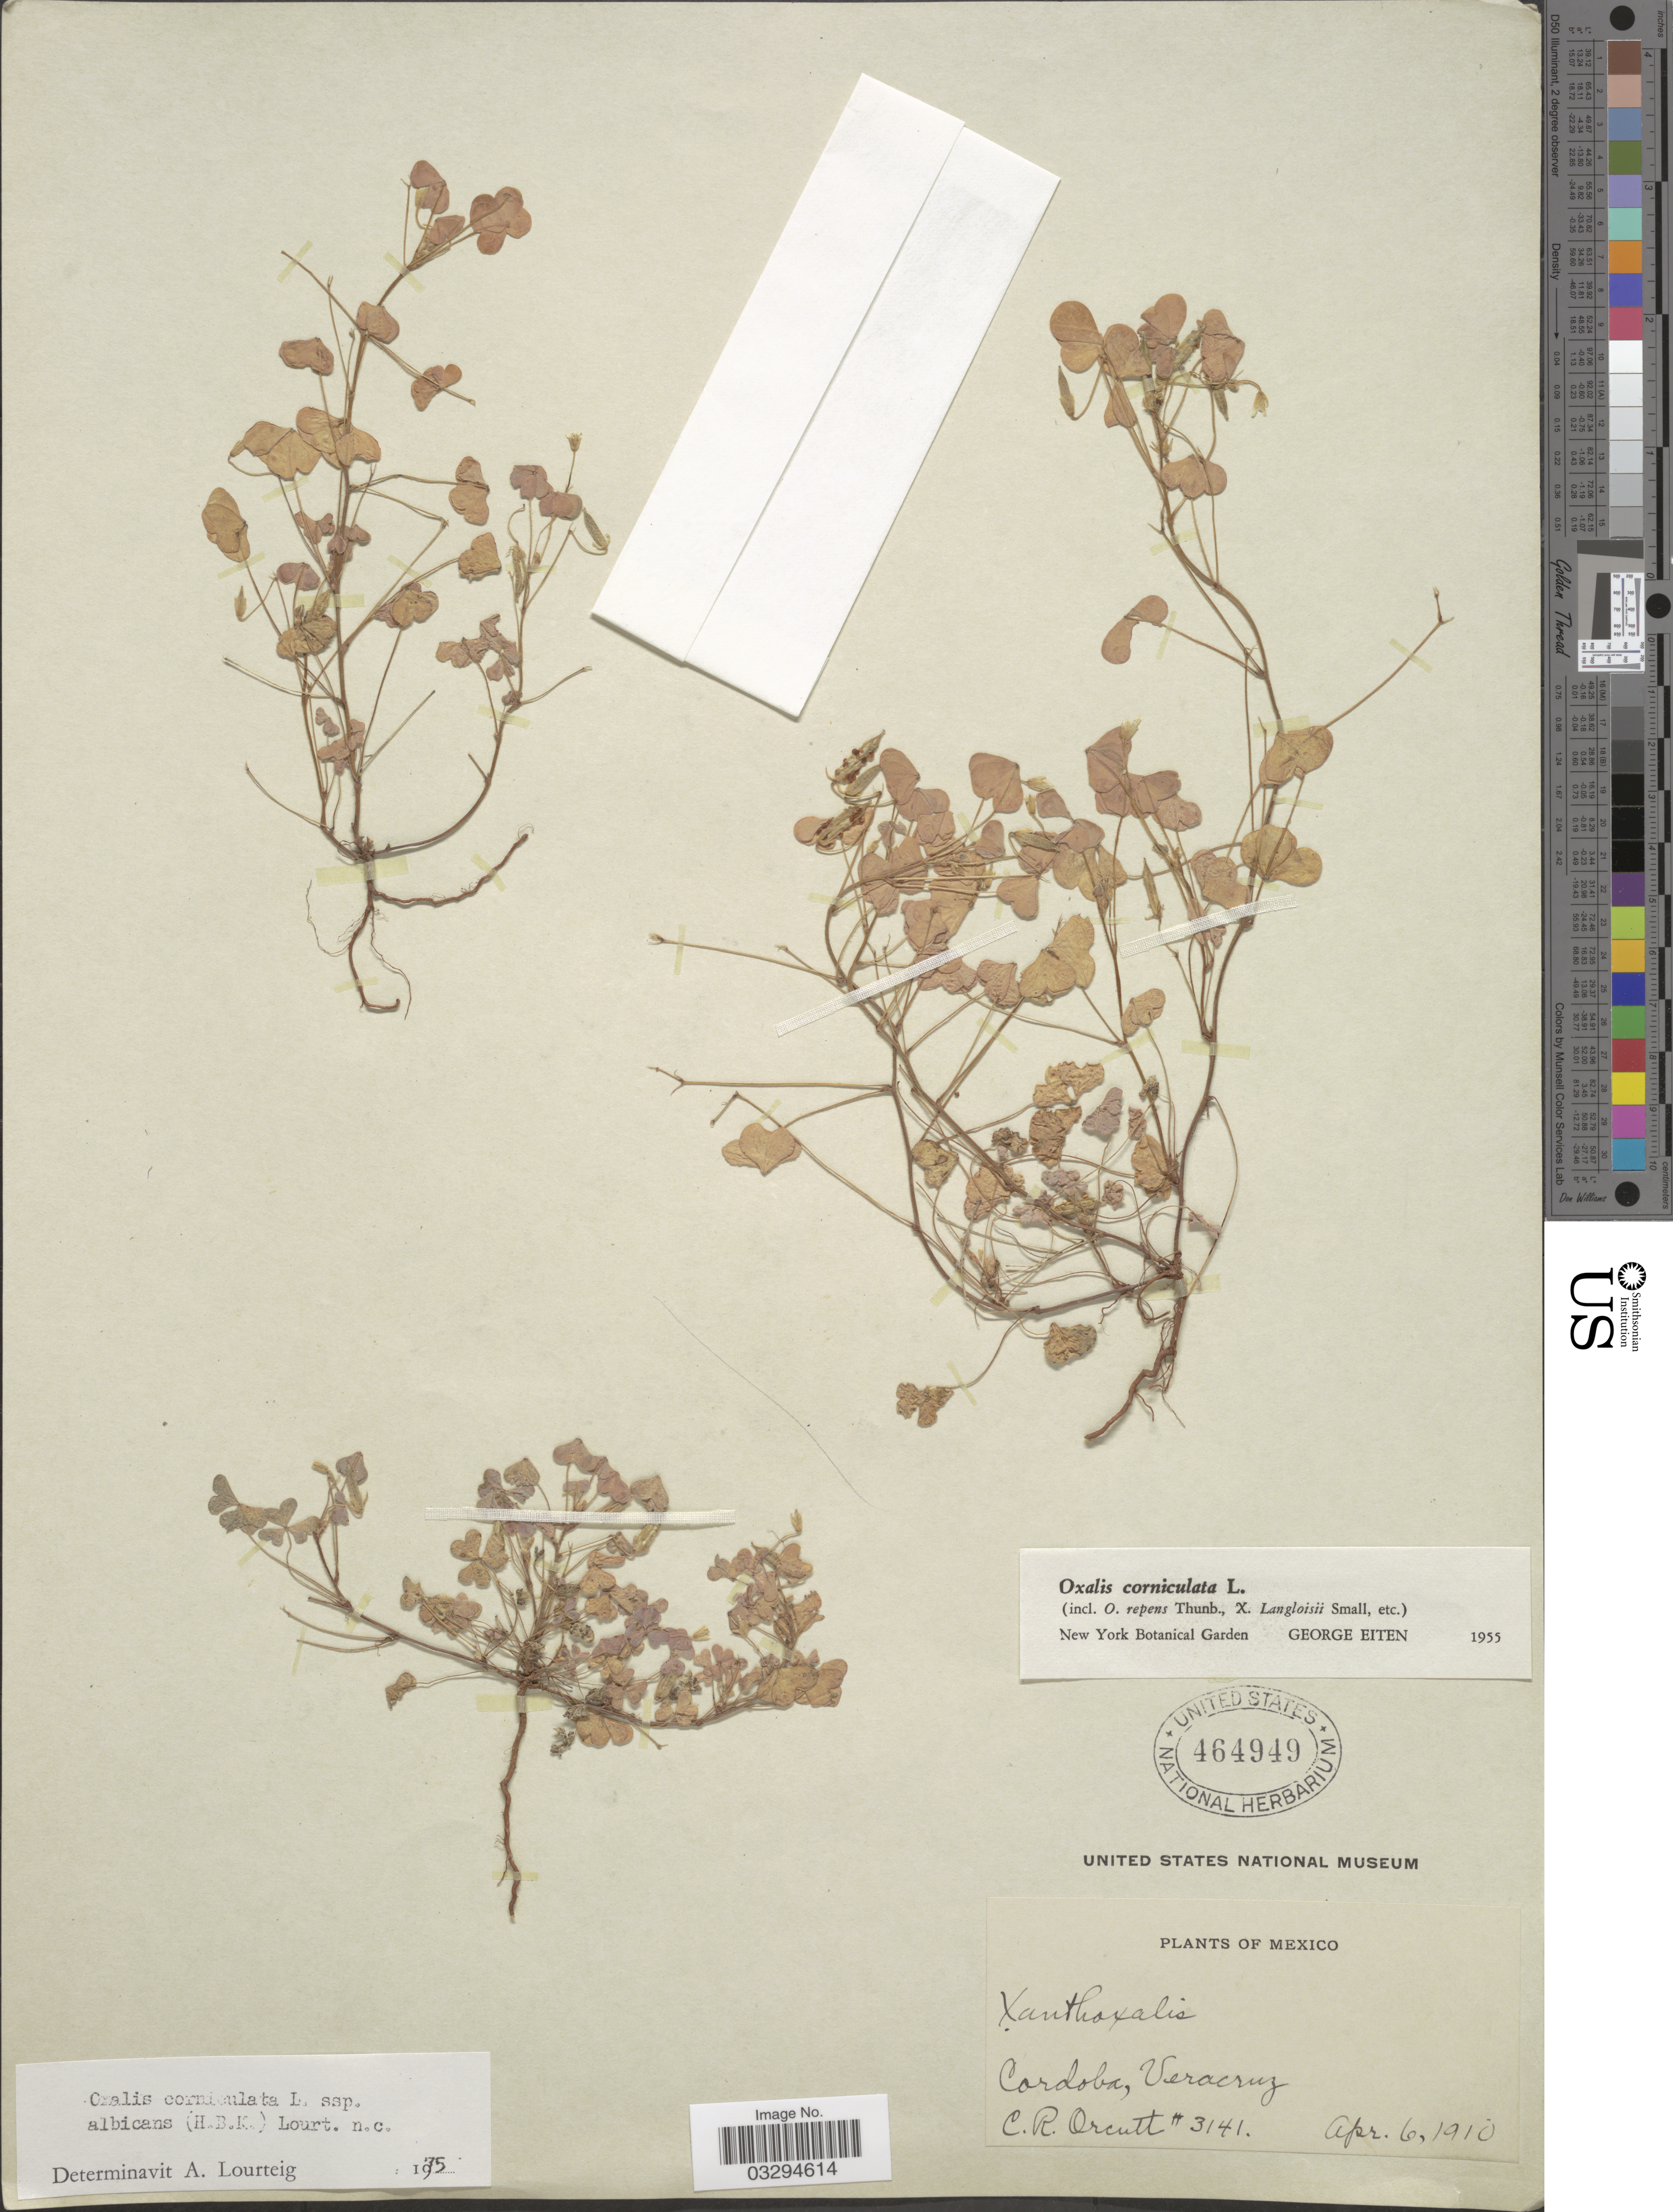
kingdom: Plantae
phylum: Tracheophyta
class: Magnoliopsida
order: Oxalidales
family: Oxalidaceae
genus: Oxalis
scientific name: Oxalis corniculata subsp. albicans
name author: (Kunth) Lourteig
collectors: C. R. Orcutt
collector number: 3141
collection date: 1910-04-06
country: Mexico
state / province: Veracruz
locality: Cordoba, Veracruz.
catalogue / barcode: US 464949